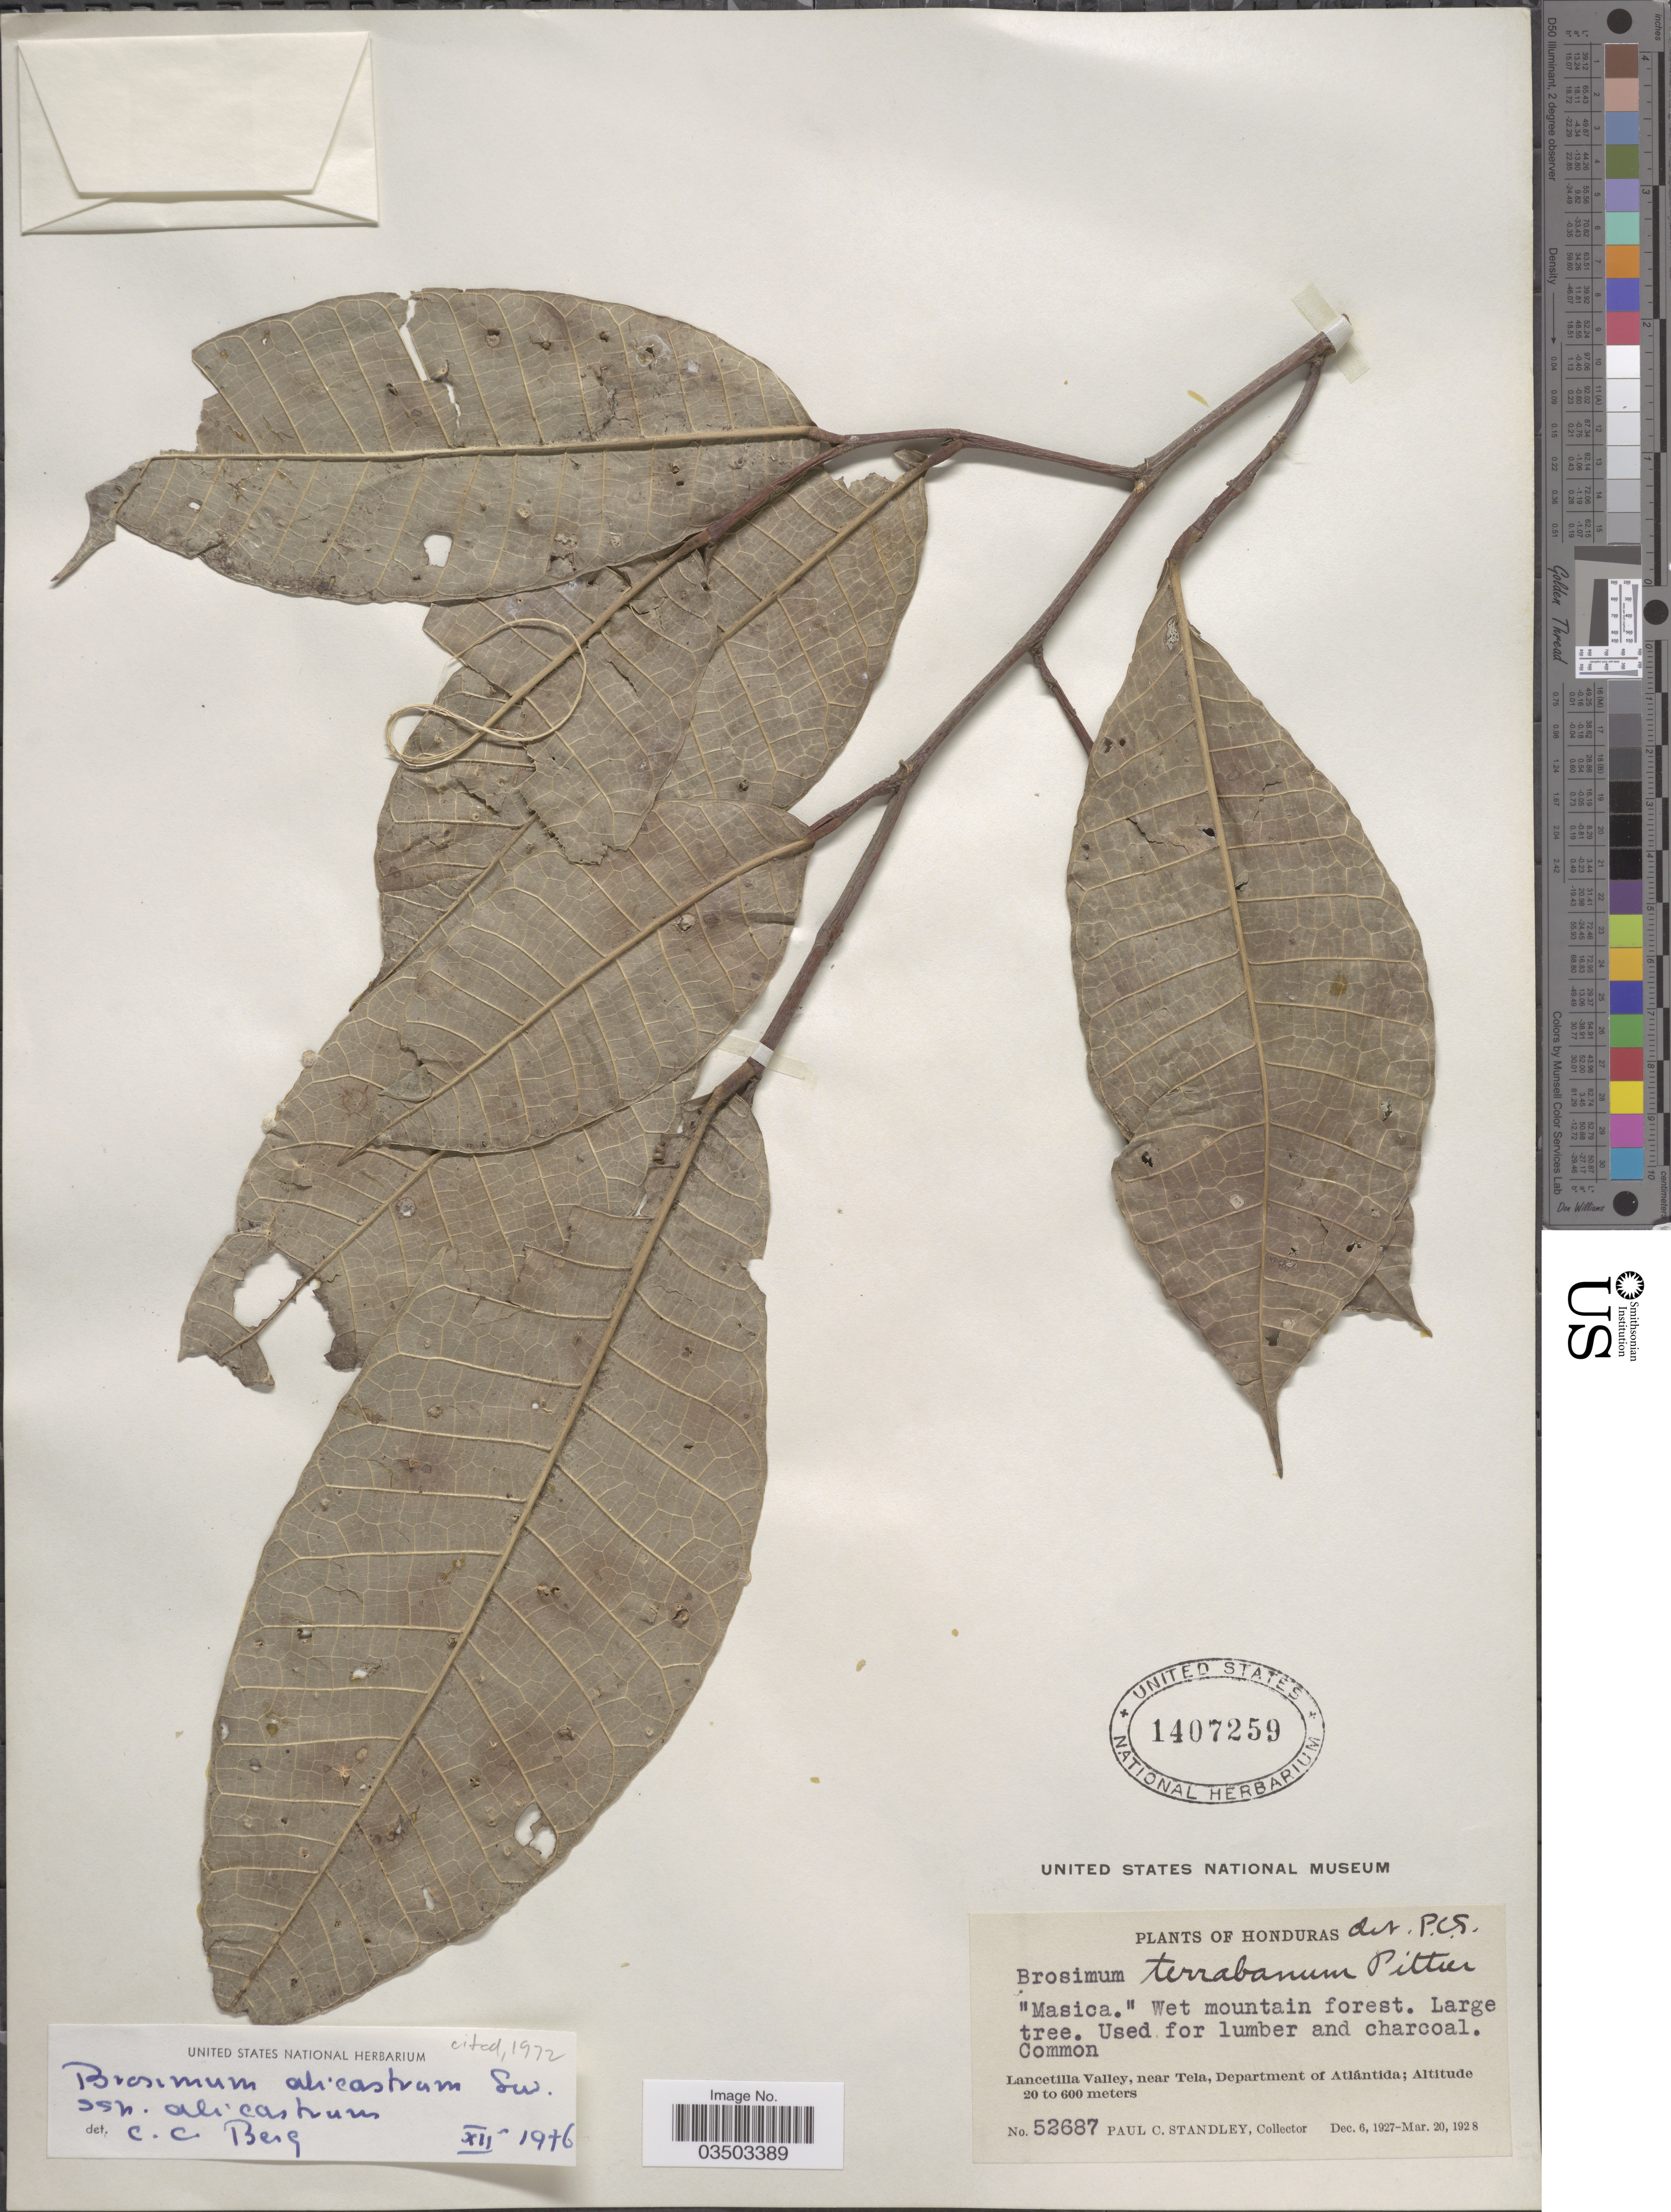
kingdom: Plantae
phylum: Tracheophyta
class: Magnoliopsida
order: Rosales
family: Moraceae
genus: Brosimum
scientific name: Brosimum alicastrum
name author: Sw.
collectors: P. C. Standley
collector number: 52687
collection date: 1927-12-06/1928-03-20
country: Honduras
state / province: Atlantida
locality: Lancetilla Valley, near Tela, Department of Atlántida.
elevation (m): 20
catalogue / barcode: US 1407259